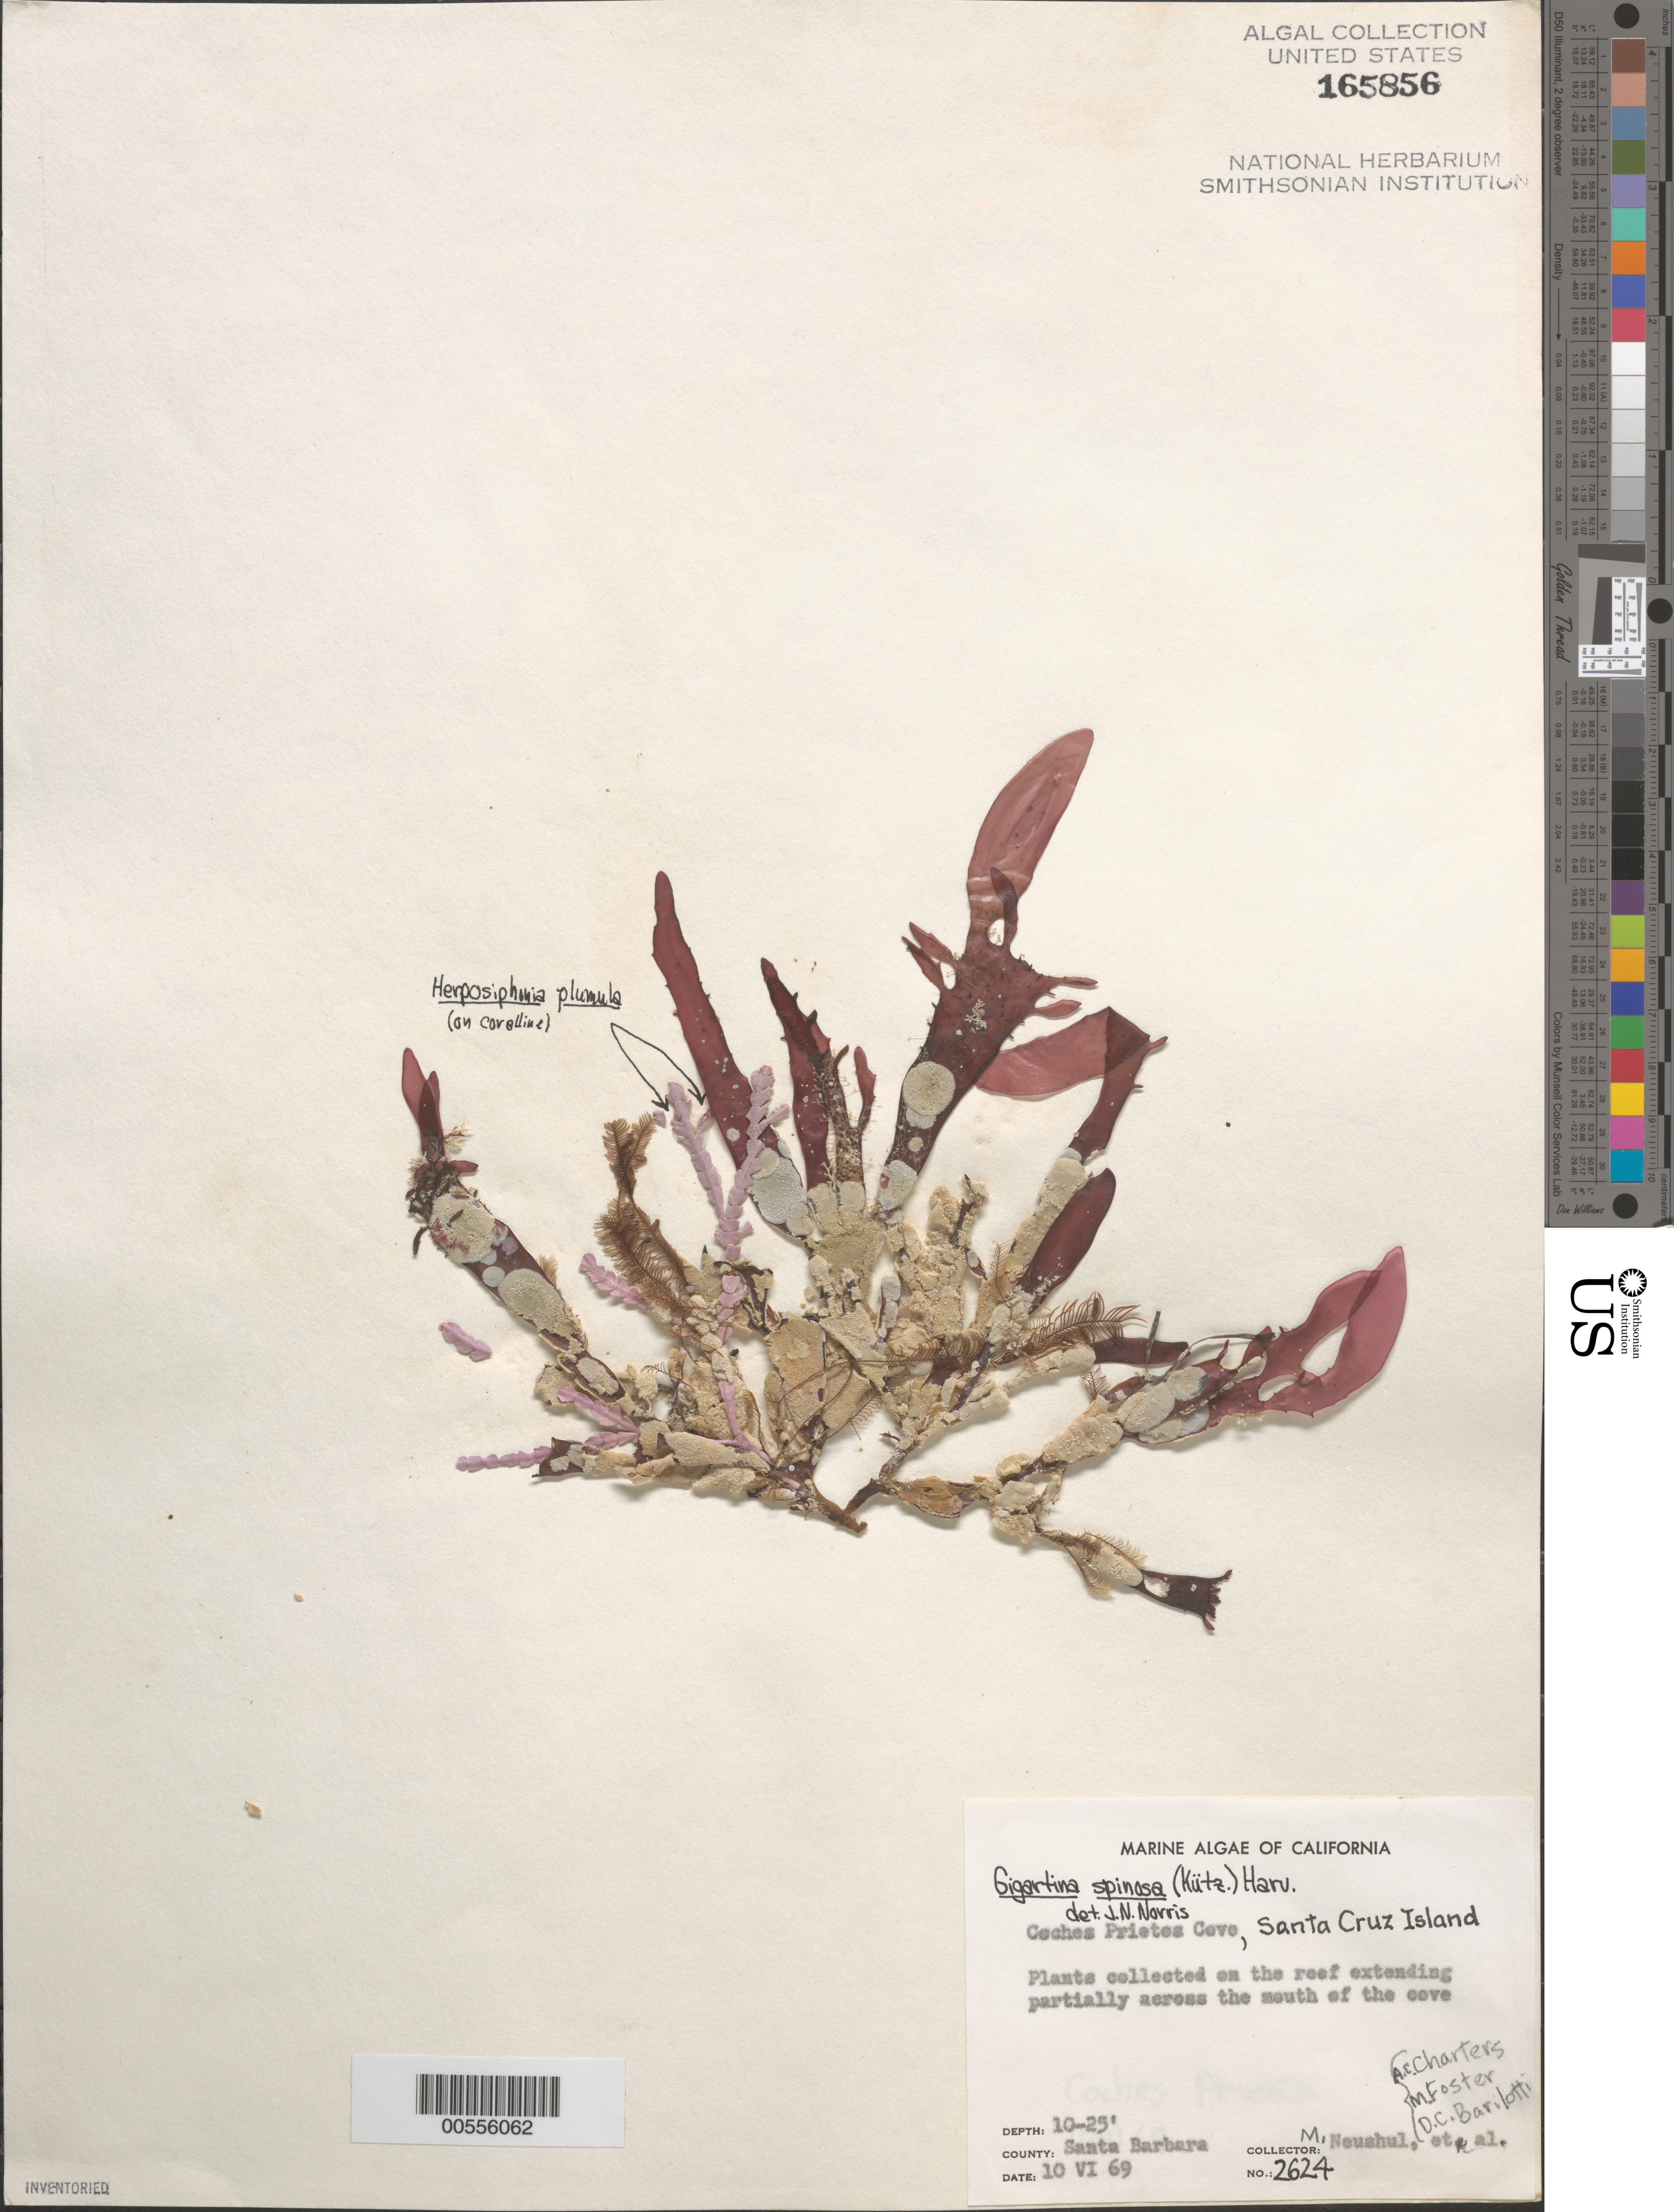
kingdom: Plantae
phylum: Rhodophyta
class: Florideophyceae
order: Gigartinales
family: Gigartinaceae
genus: Chondracanthus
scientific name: Chondracanthus spinosus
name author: (Kütz.) Guiry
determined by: Algae name updating Project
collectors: M. Neushul, A. Charters, M. Foster & D. C. Barilotti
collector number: Neushul 2624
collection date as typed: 10 Jun 1969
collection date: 1969-06-10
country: United States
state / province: California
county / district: Santa Barbara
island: Santa Cruz Island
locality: Coches Prietos Cove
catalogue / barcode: US 165856